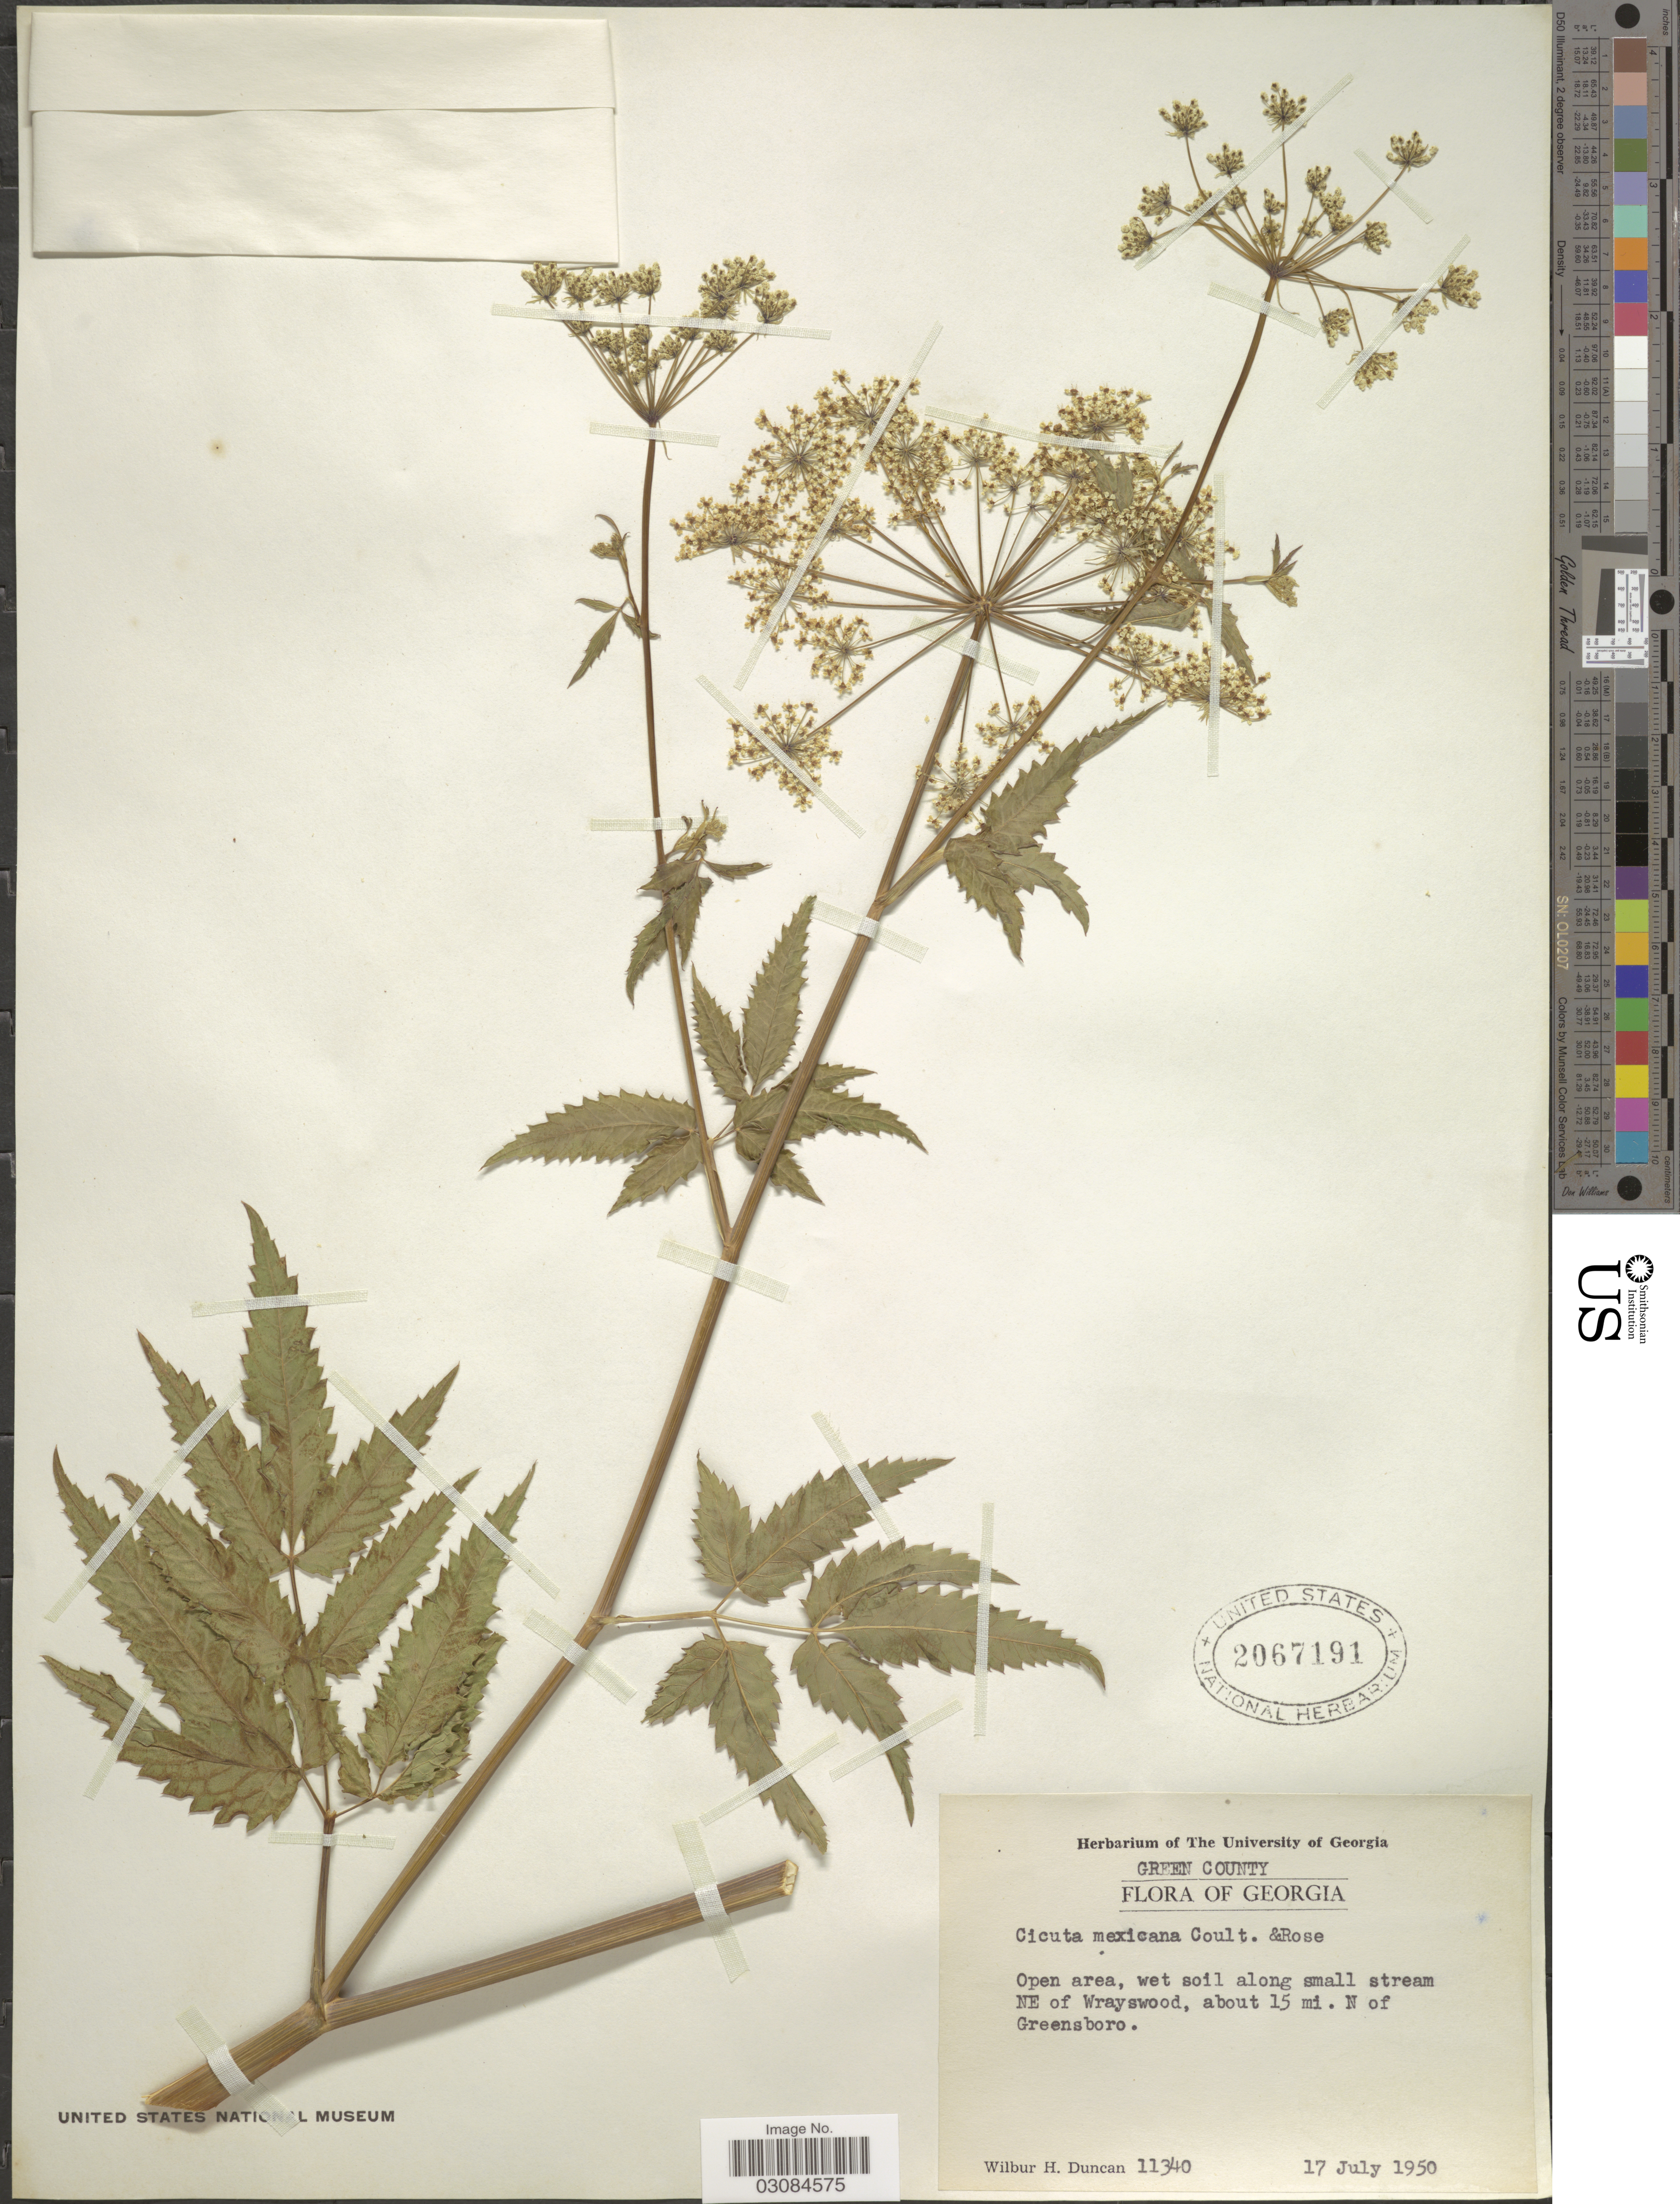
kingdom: Plantae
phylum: Tracheophyta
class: Magnoliopsida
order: Apiales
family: Apiaceae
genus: Cicuta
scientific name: Cicuta mexicana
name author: J.M. Coult. & Rose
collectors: W. H. Duncan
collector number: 11340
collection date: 1950-07-17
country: United States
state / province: Georgia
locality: Green County. Open area, wet soil along small stream NE of Wrayswood, about 15 mi. N of Greensboro.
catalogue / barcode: US 2067191